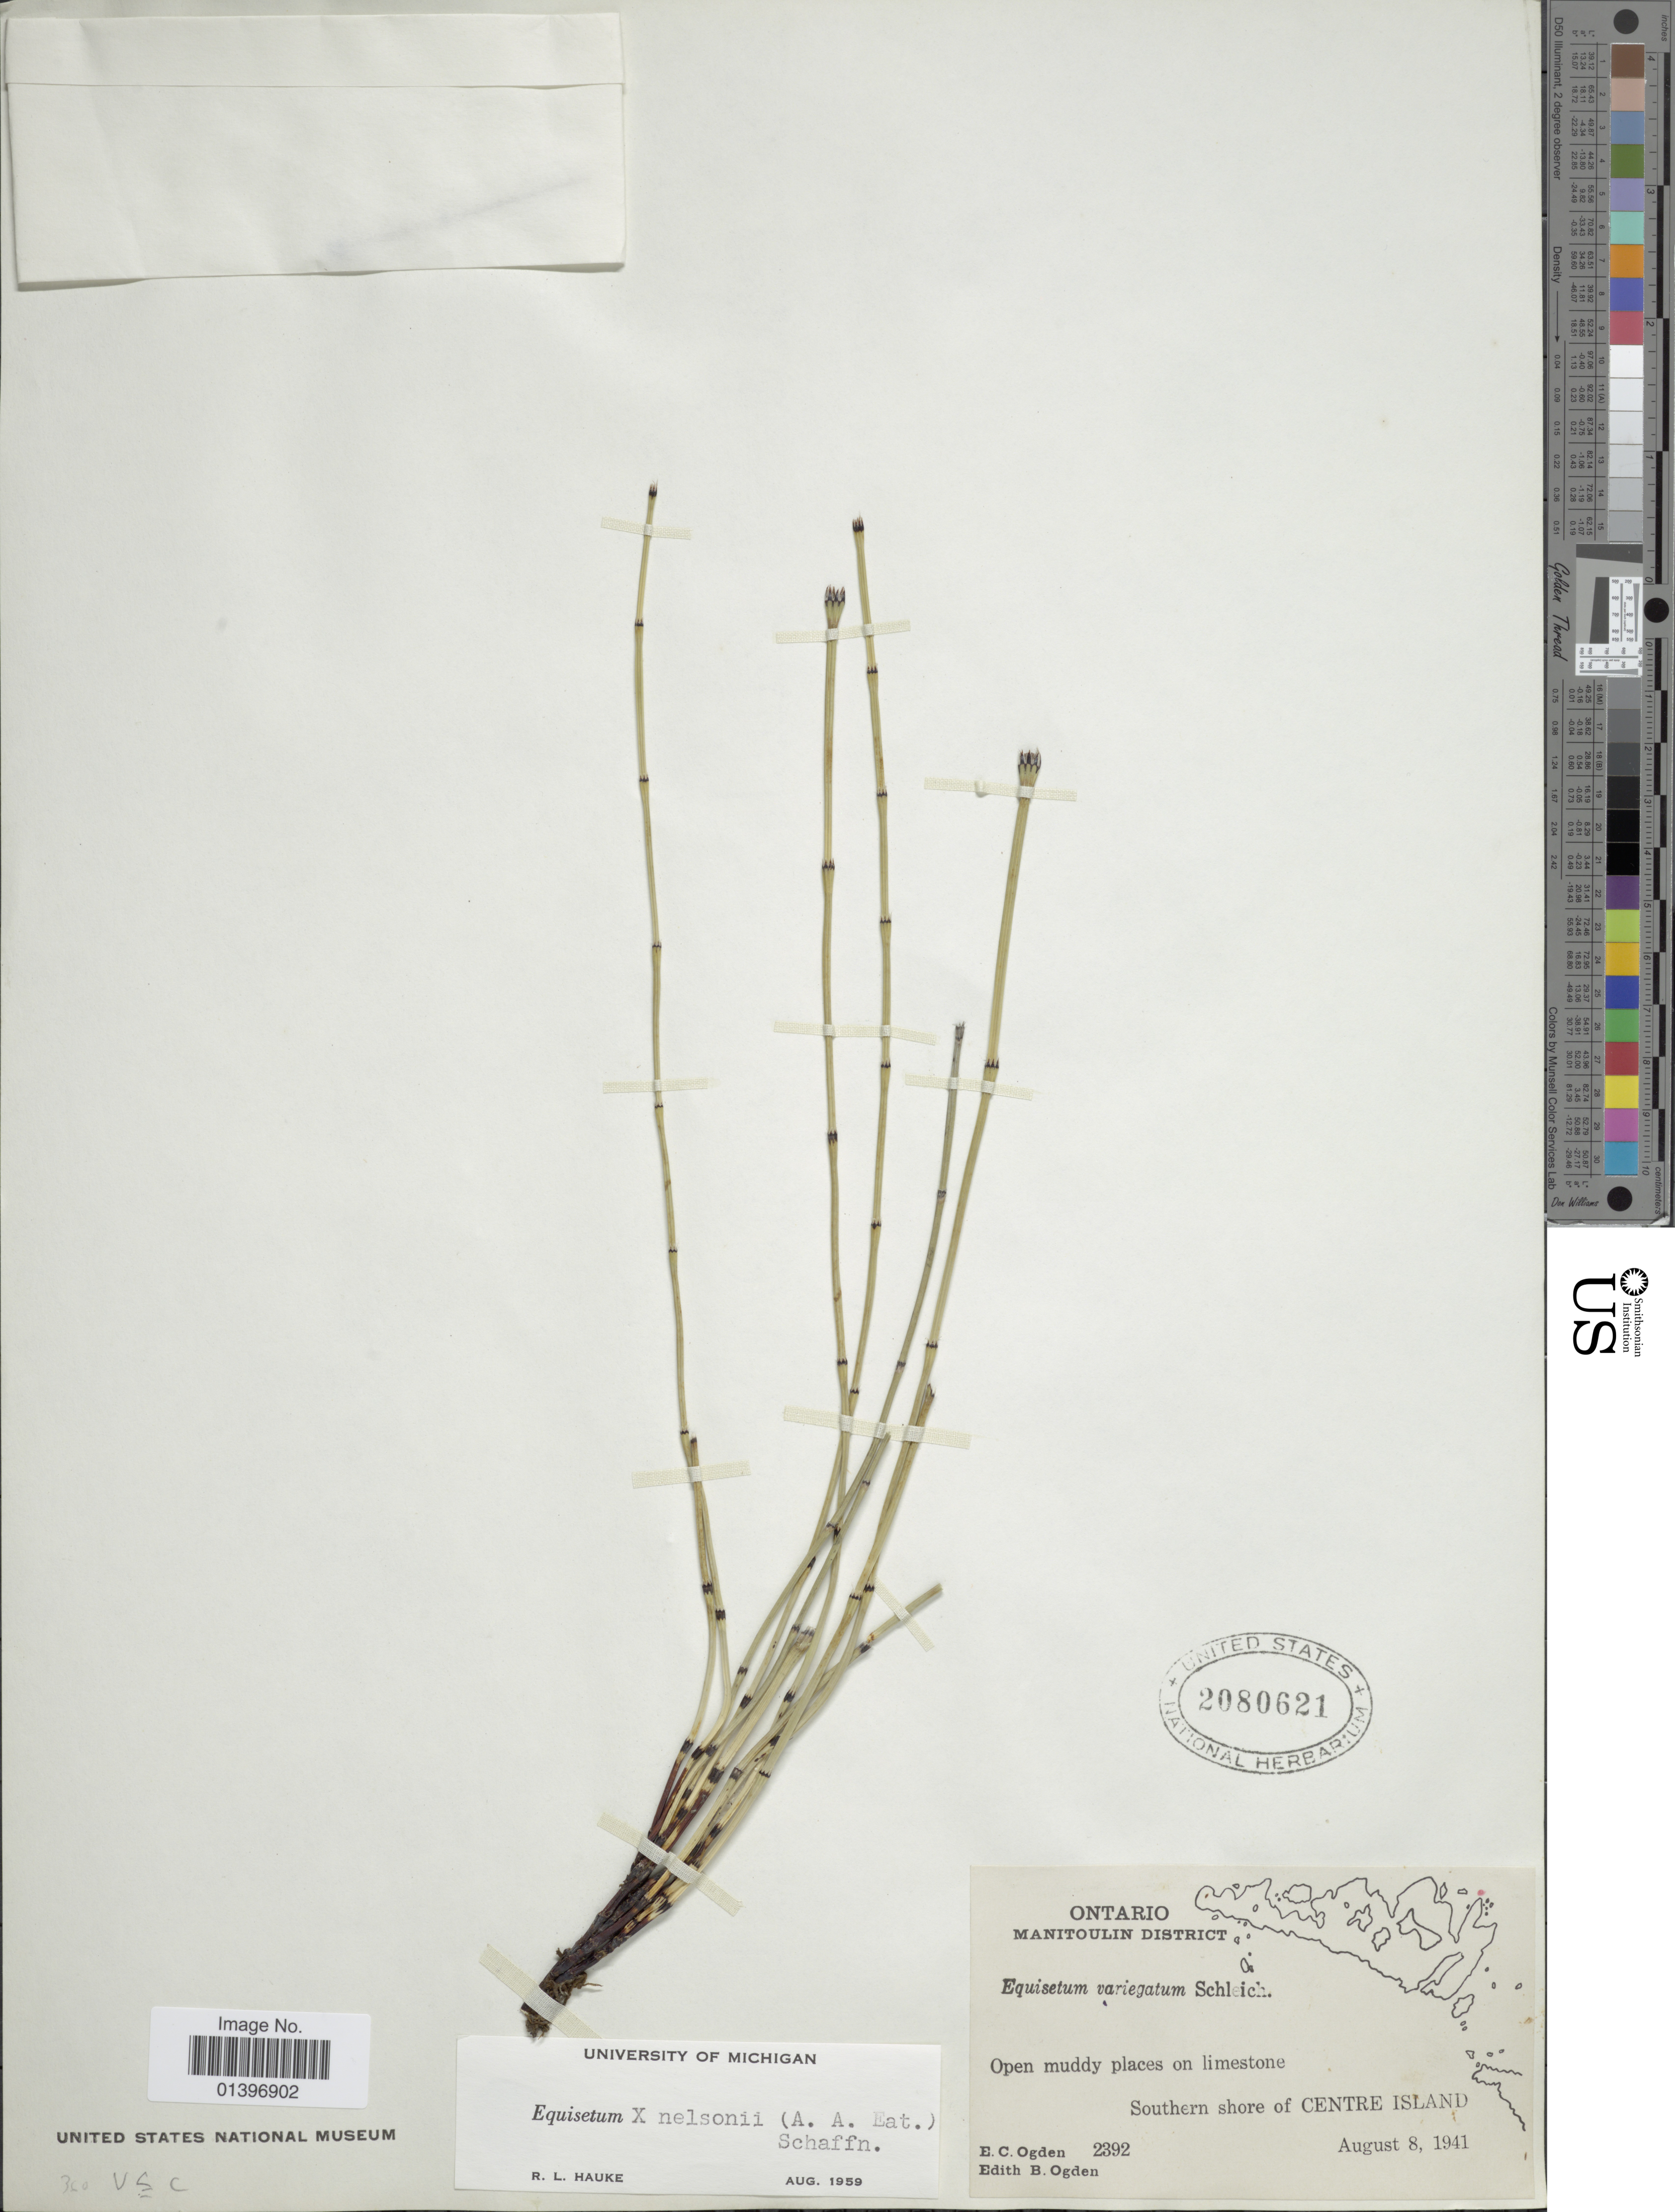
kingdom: Plantae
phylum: Tracheophyta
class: Polypodiopsida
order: Equisetales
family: Equisetaceae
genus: Equisetum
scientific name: Equisetum x nelsonii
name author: (A.A. Eaton) J.H. Schaffn.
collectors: E. Ogden & E. Ogden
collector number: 2392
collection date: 1941-08-08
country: Canada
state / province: Ontario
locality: Manitoulin District, open muddy places on limestone, Southern shore of Centre Island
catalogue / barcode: US 2080621